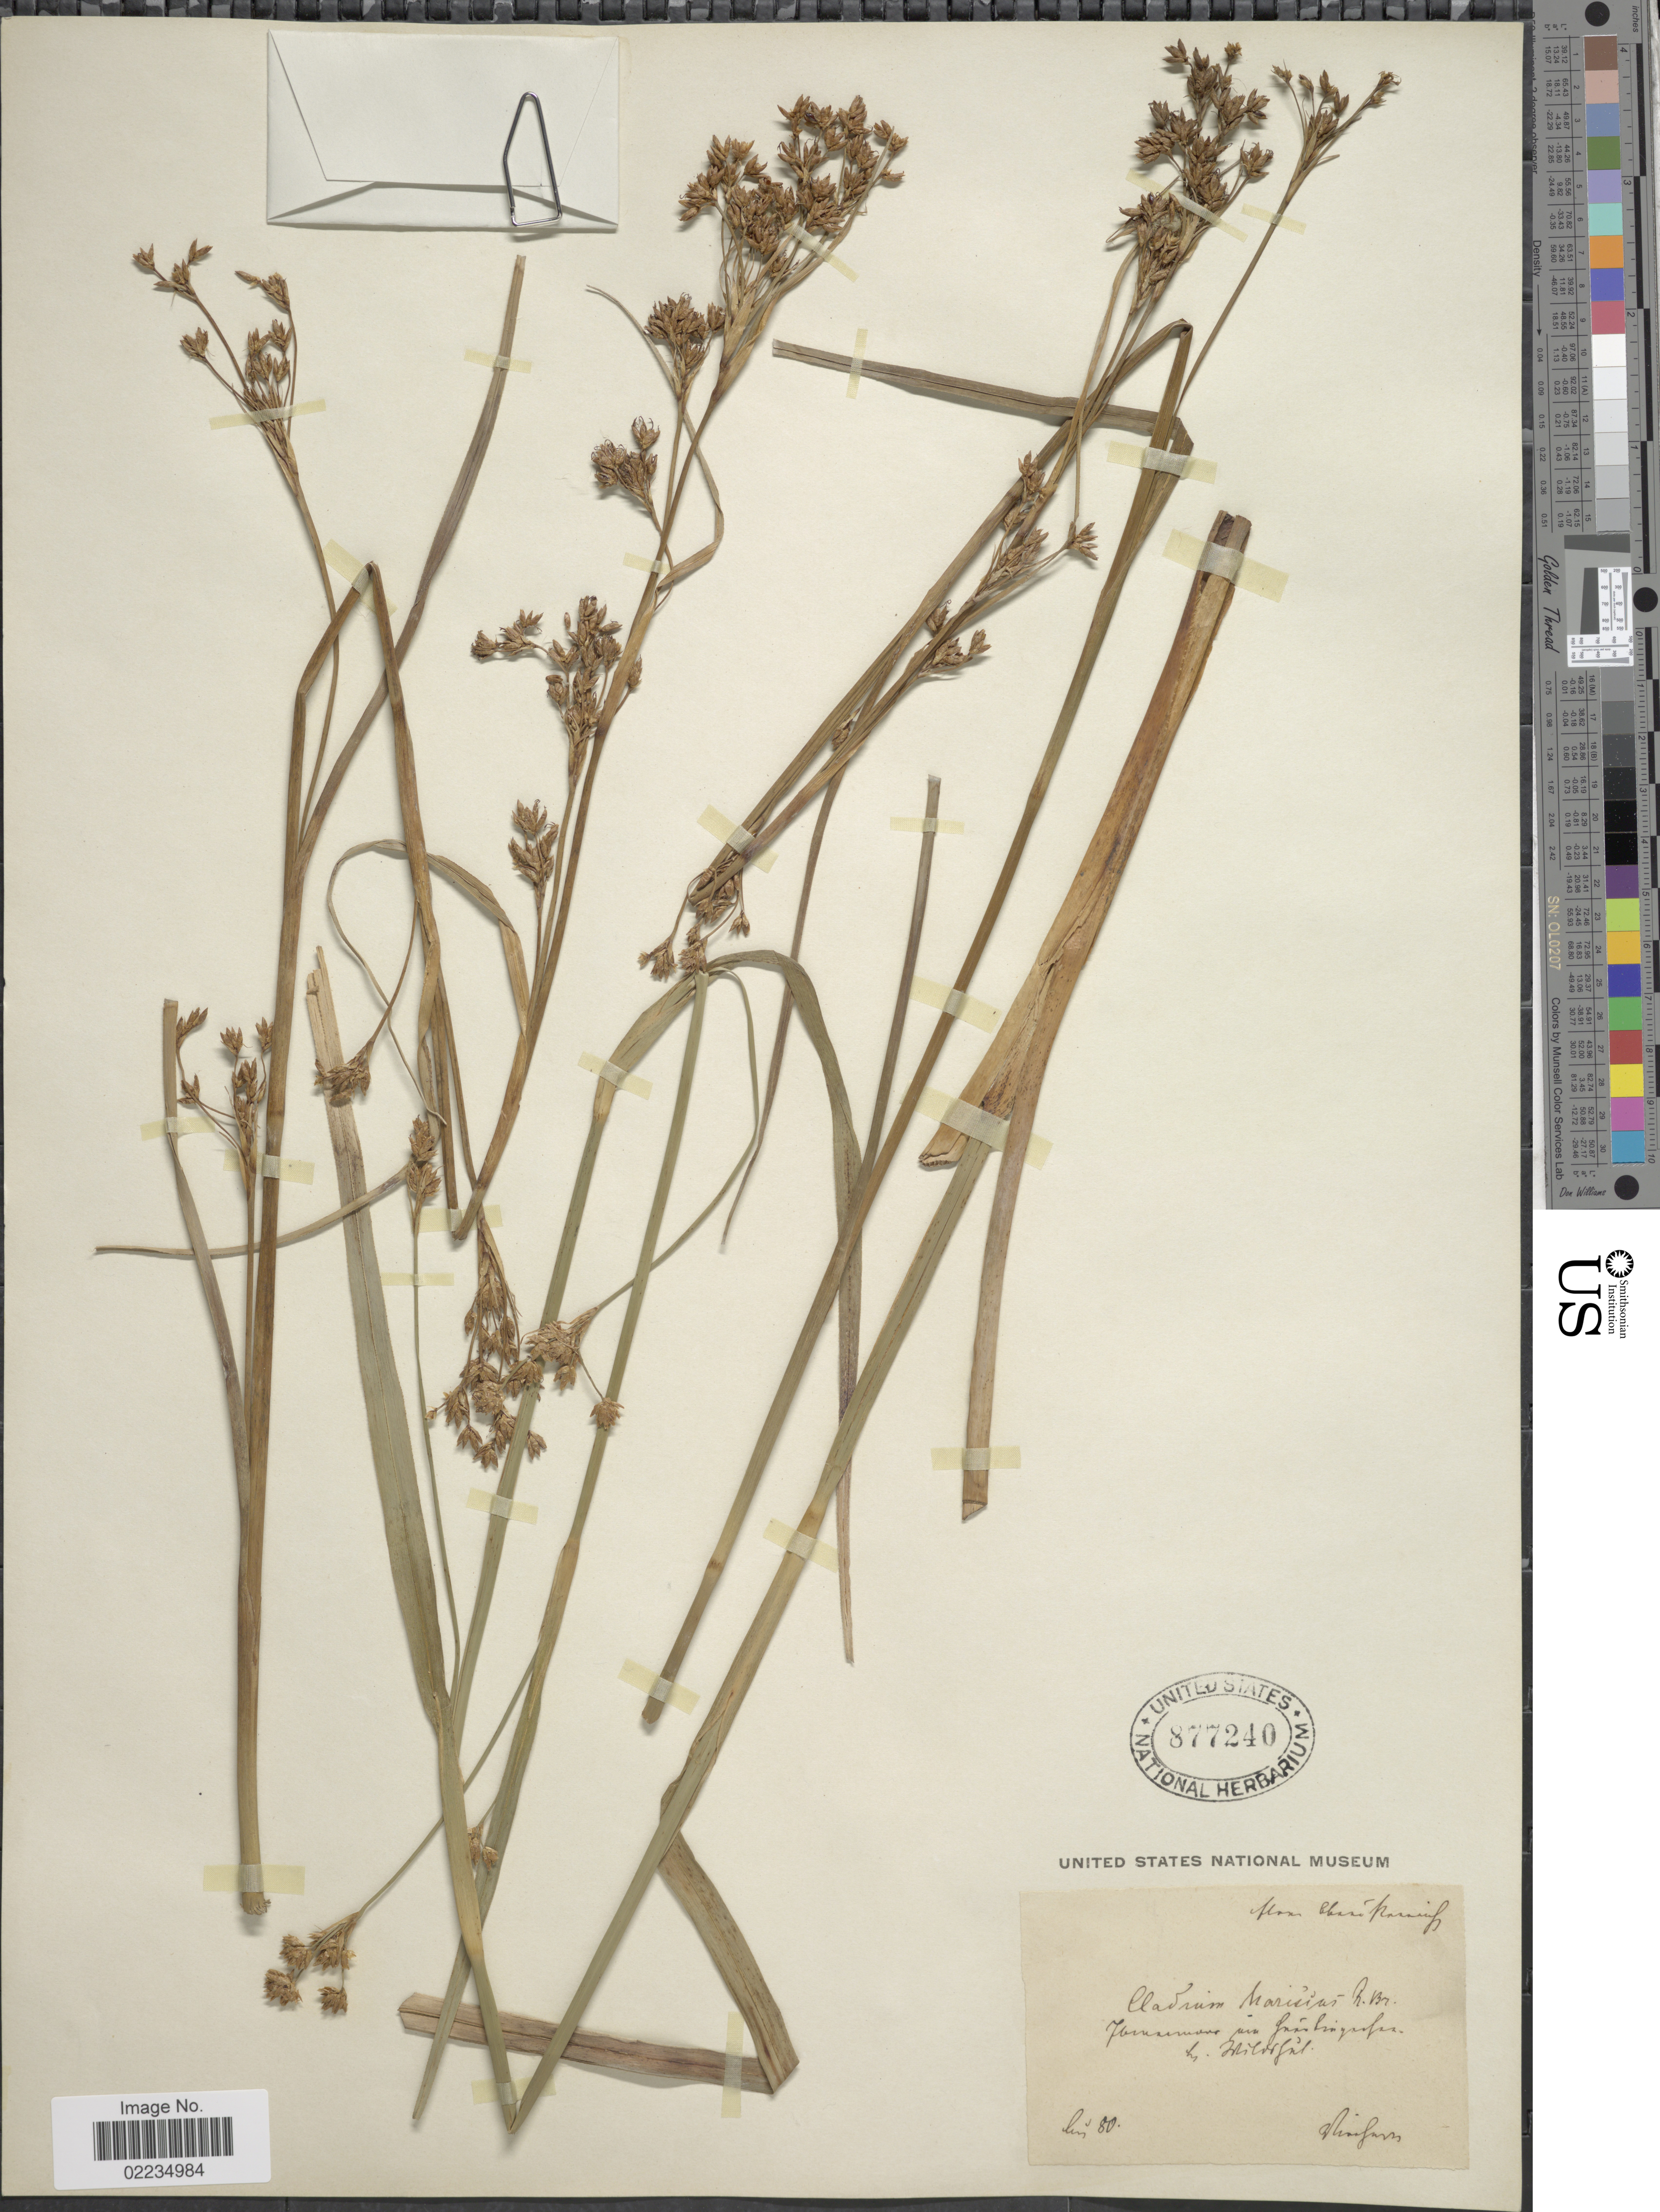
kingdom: Plantae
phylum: Tracheophyta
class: Liliopsida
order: Poales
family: Cyperaceae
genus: Cladium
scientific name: Cladium mariscus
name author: (L.) Pohl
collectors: F. Vierhapper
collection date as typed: Transcribed d/m/y: /8/80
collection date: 1880-08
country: Austria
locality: Flora Oberösterreich. Ibmermoor im Franzengraben, Bez. Wildshut.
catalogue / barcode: US 877240